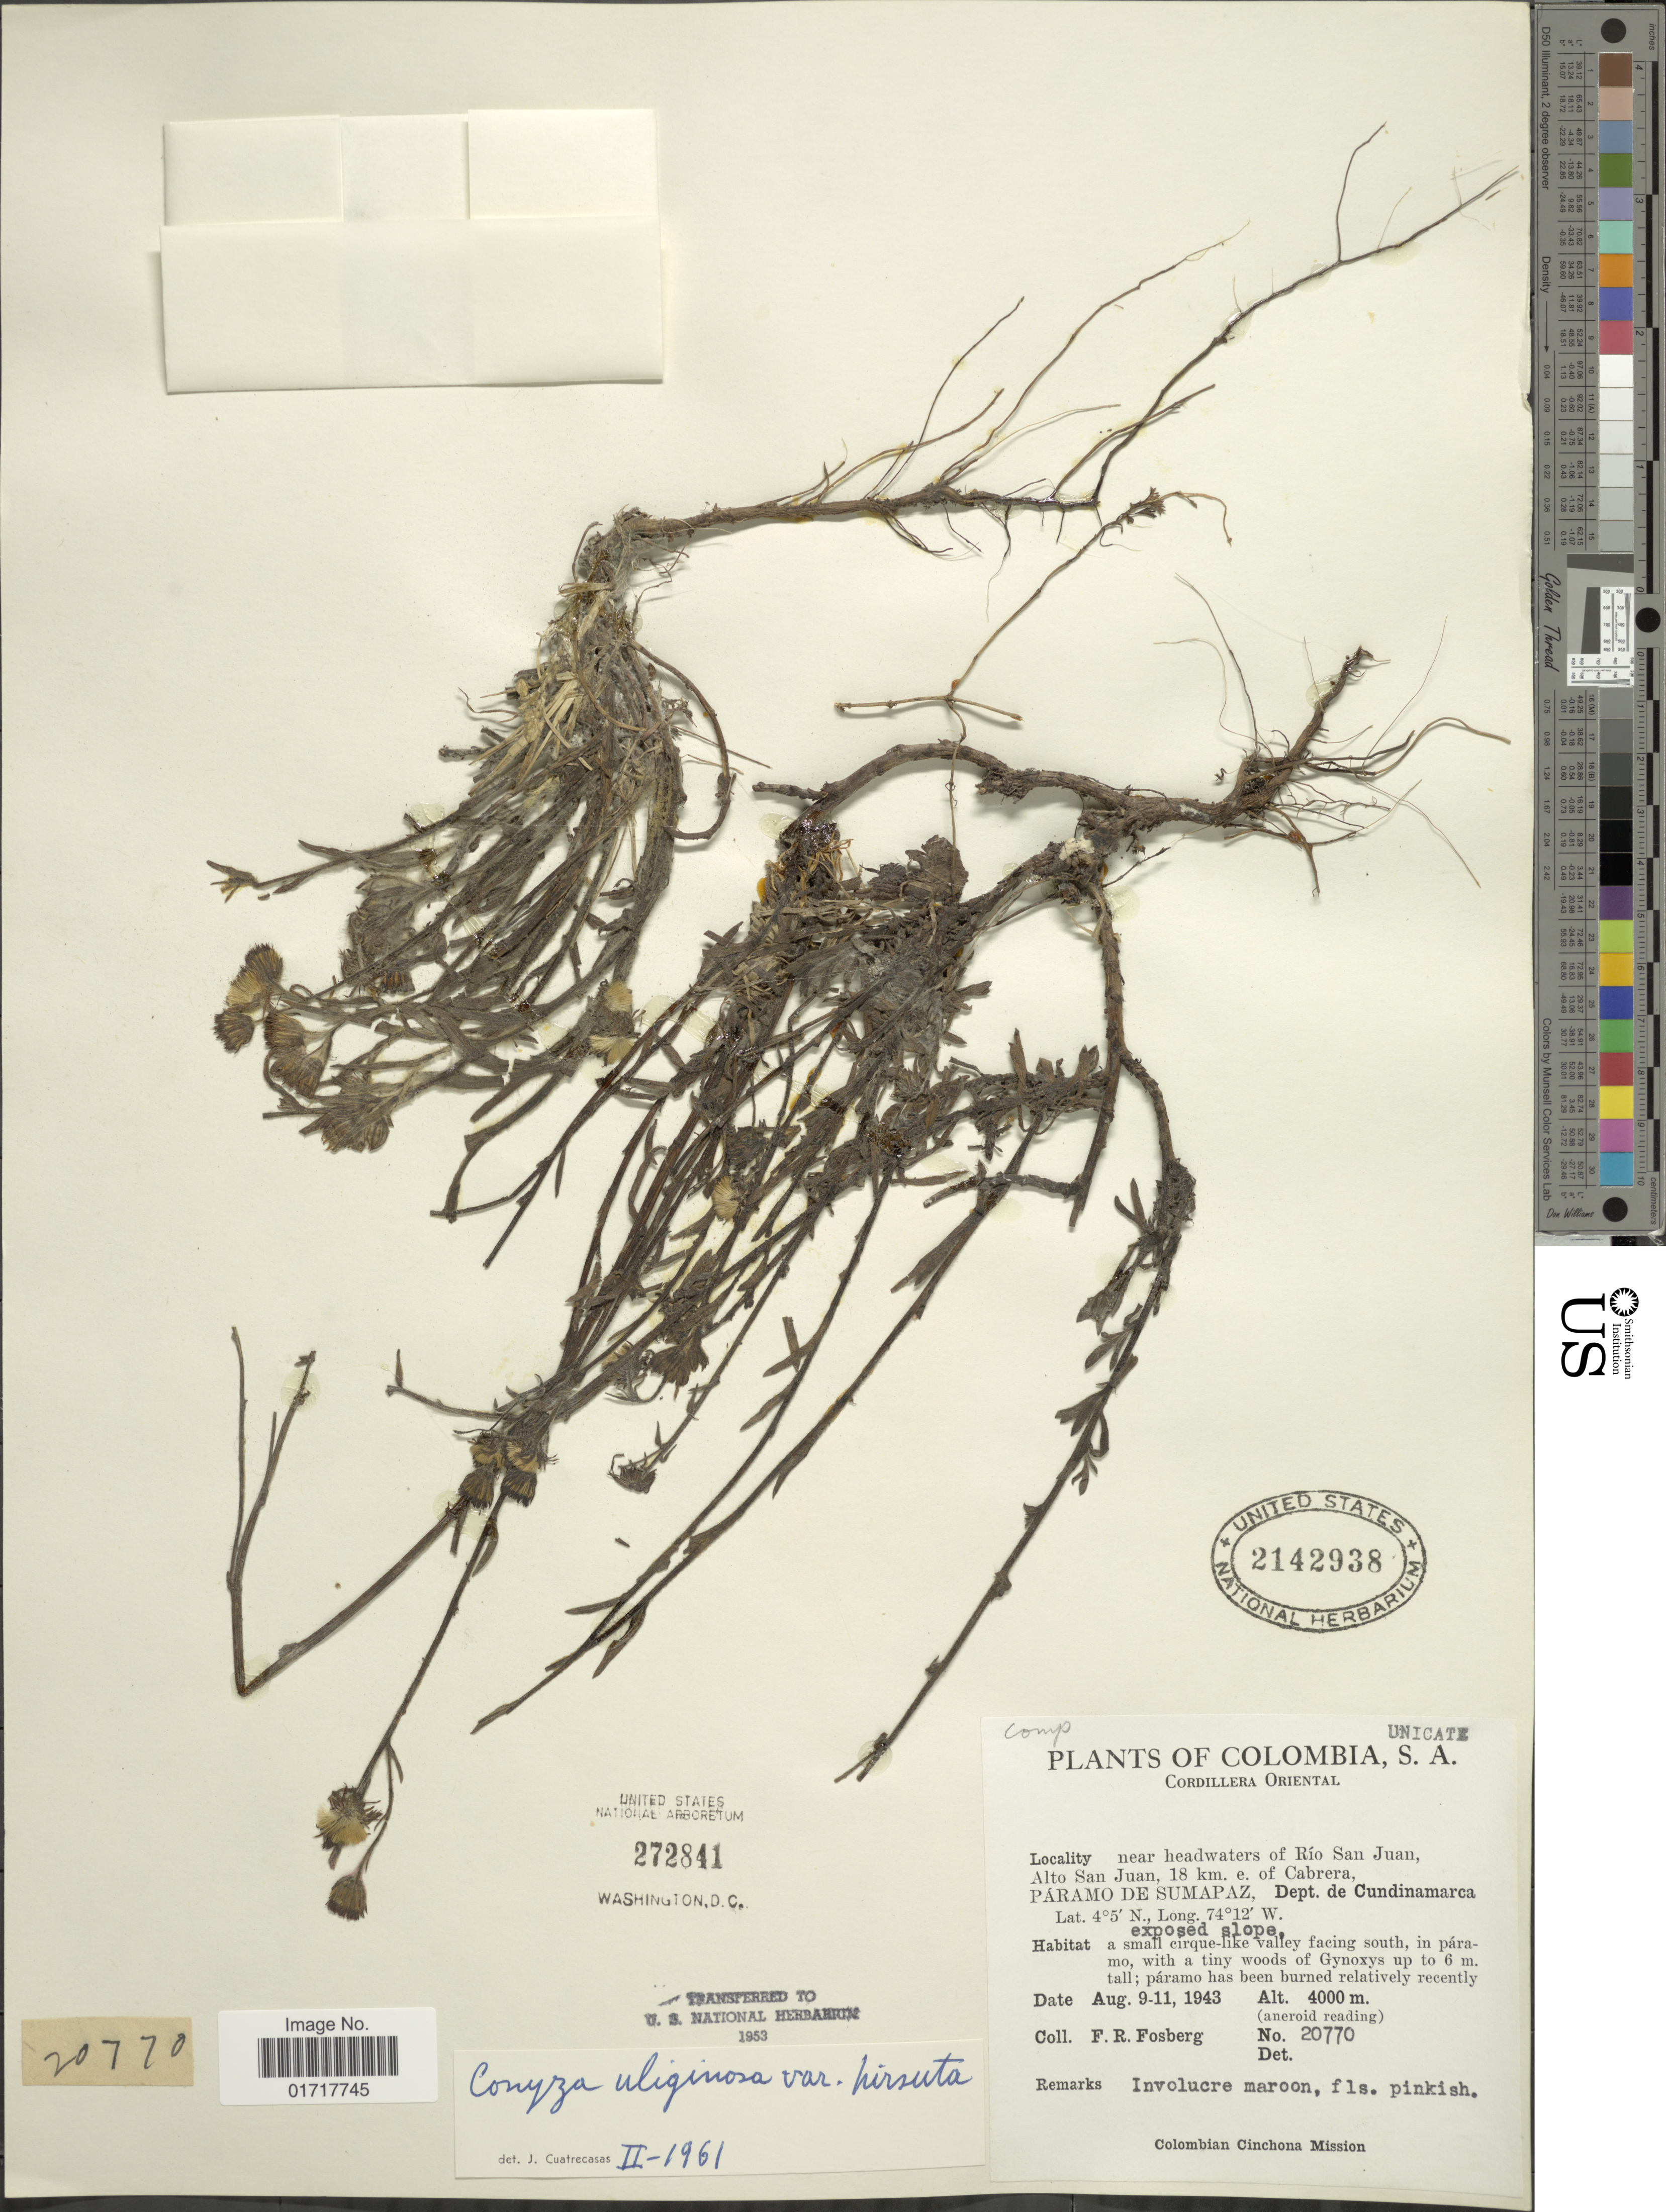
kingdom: Plantae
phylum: Tracheophyta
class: Magnoliopsida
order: Asterales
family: Asteraceae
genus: Conyza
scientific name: Conyza uliginosa var. hirsuta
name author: (Hieron.) Cuatrec.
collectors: F. R. Fosberg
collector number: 20770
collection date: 1943-08-09/1943-08-11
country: Colombia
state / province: Cundinamarca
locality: Near headwaters of Rio San Juan, Alto San Juan, 18 km. e. of Cabrera. Paramo de Sumapaz., Dept. de Cundinamarca.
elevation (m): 4000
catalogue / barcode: US 2142938